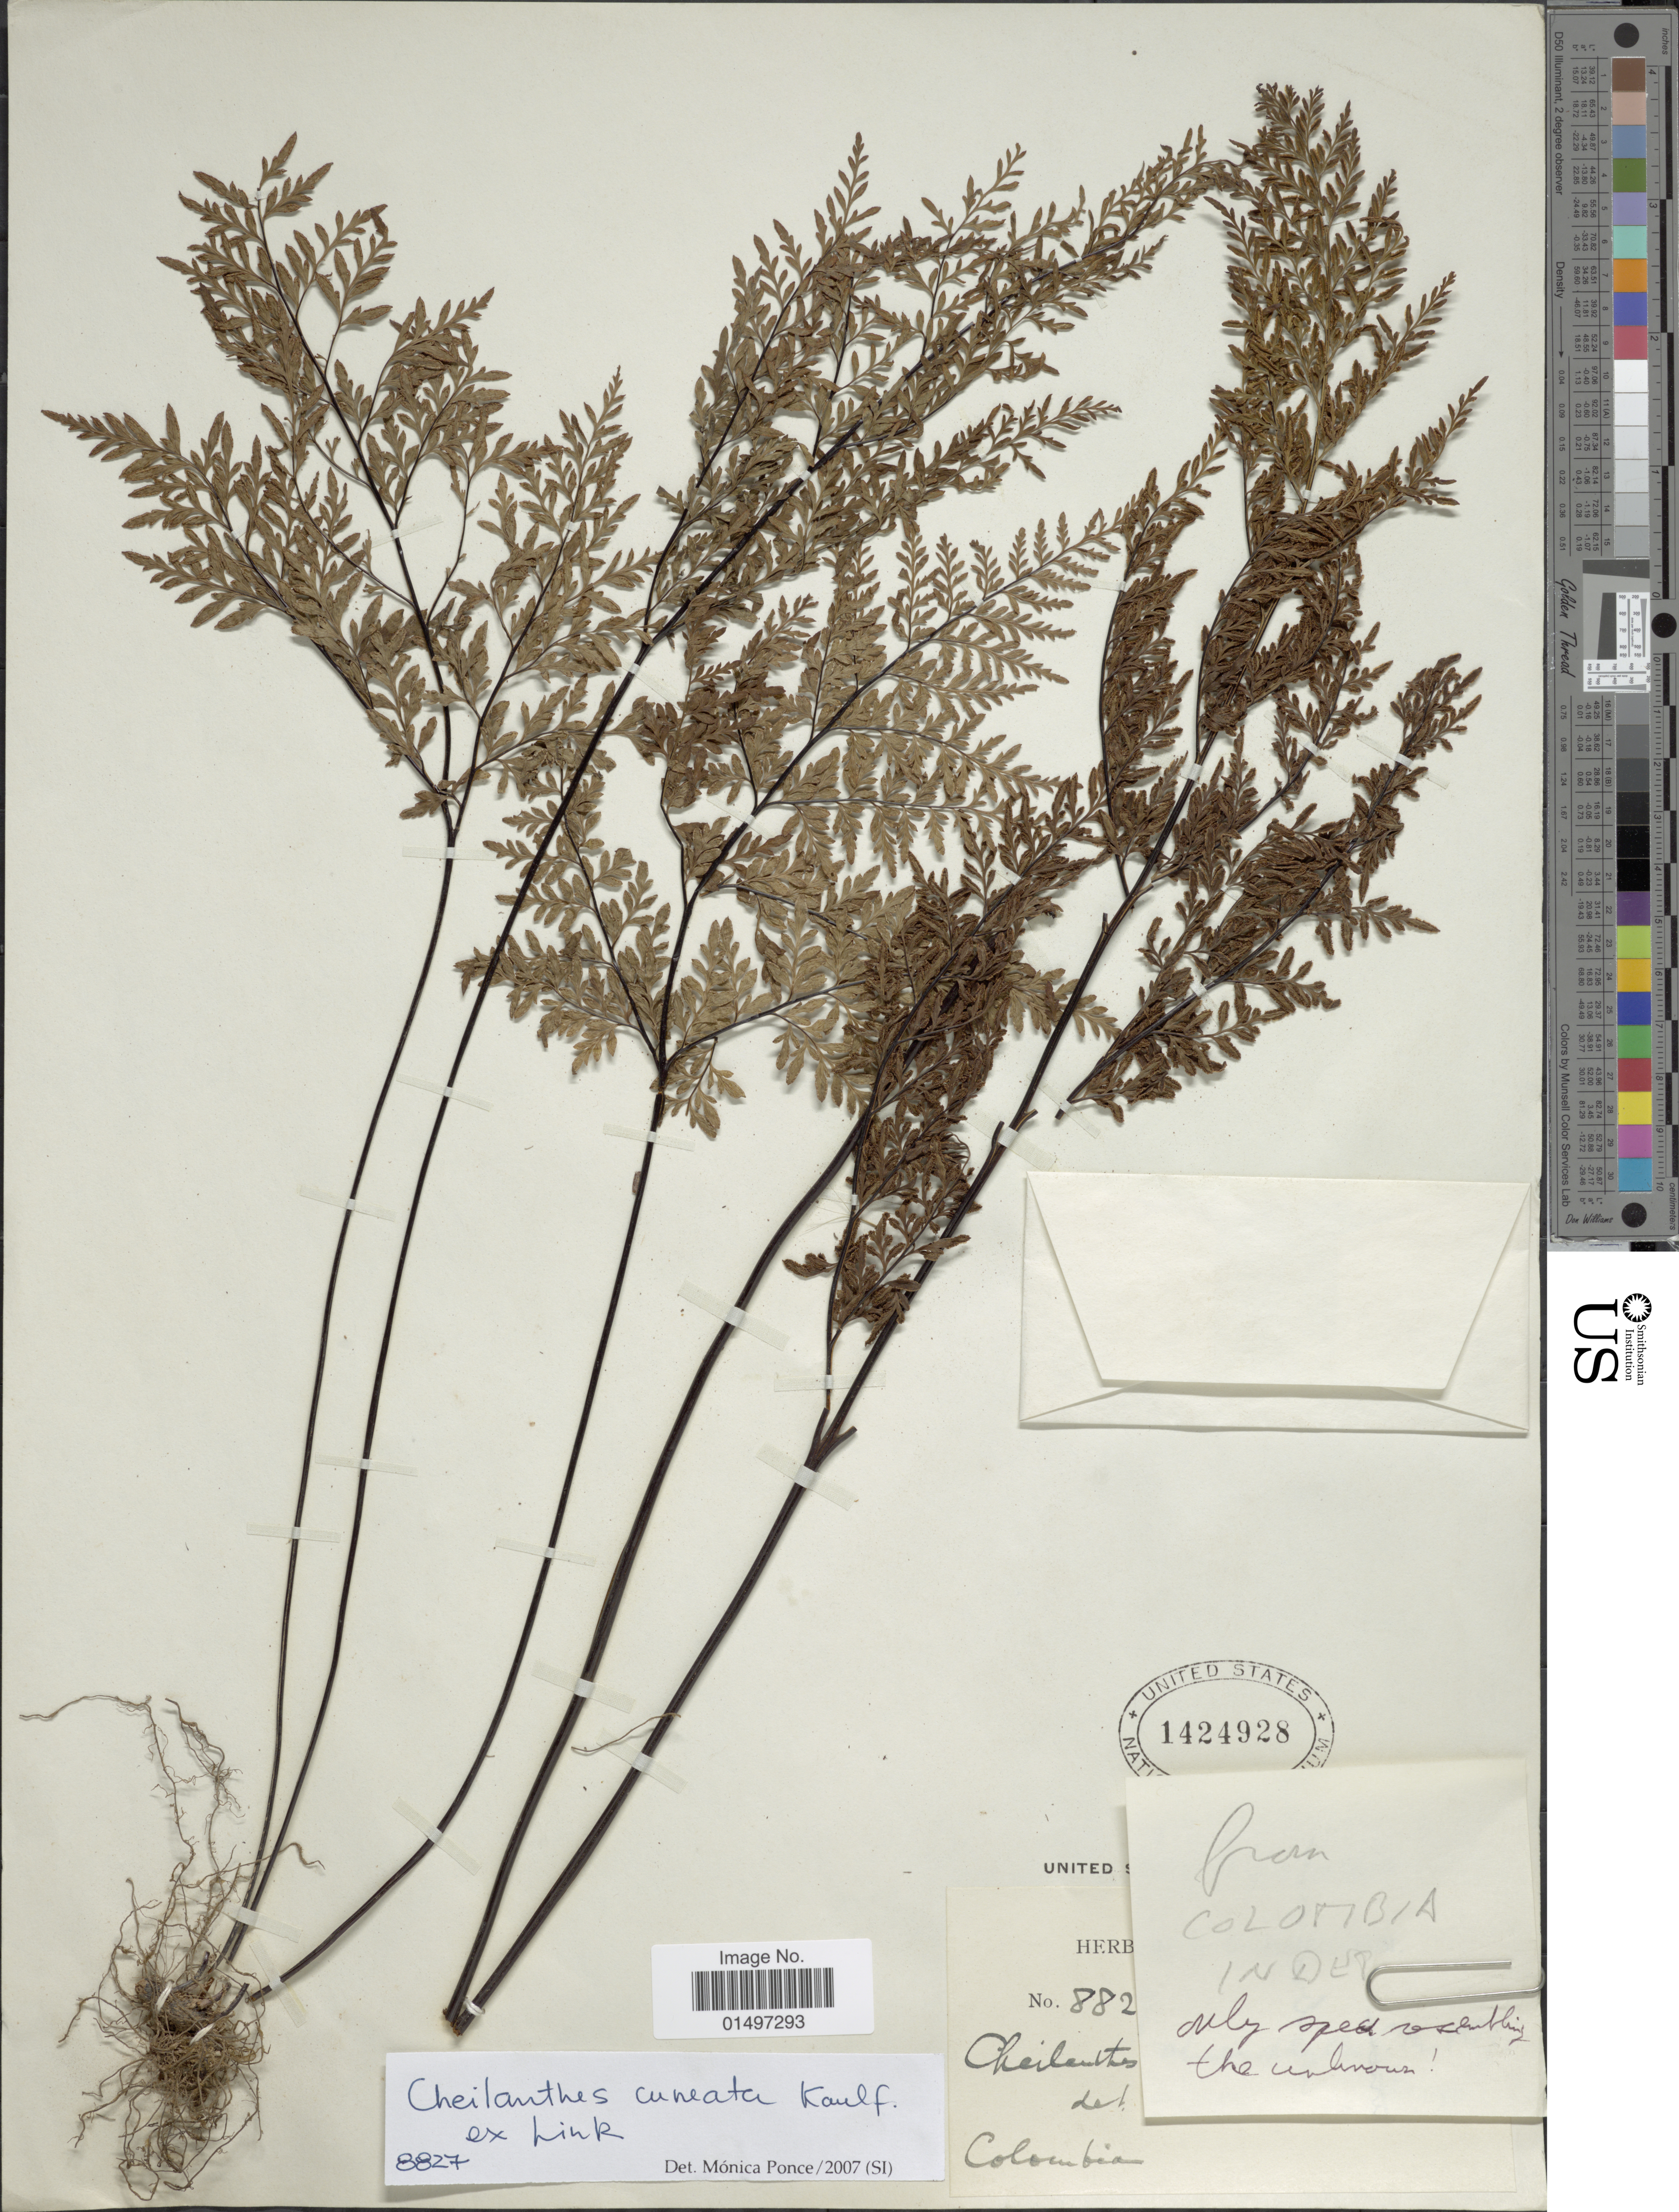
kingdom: Plantae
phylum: Tracheophyta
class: Polypodiopsida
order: Polypodiales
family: Pteridaceae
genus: Gaga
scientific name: Gaga chaerophylla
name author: (Mart. & Ikonn.-Gal.) Fay W. Li & Windham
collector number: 882!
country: Colombia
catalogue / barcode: US 1424928